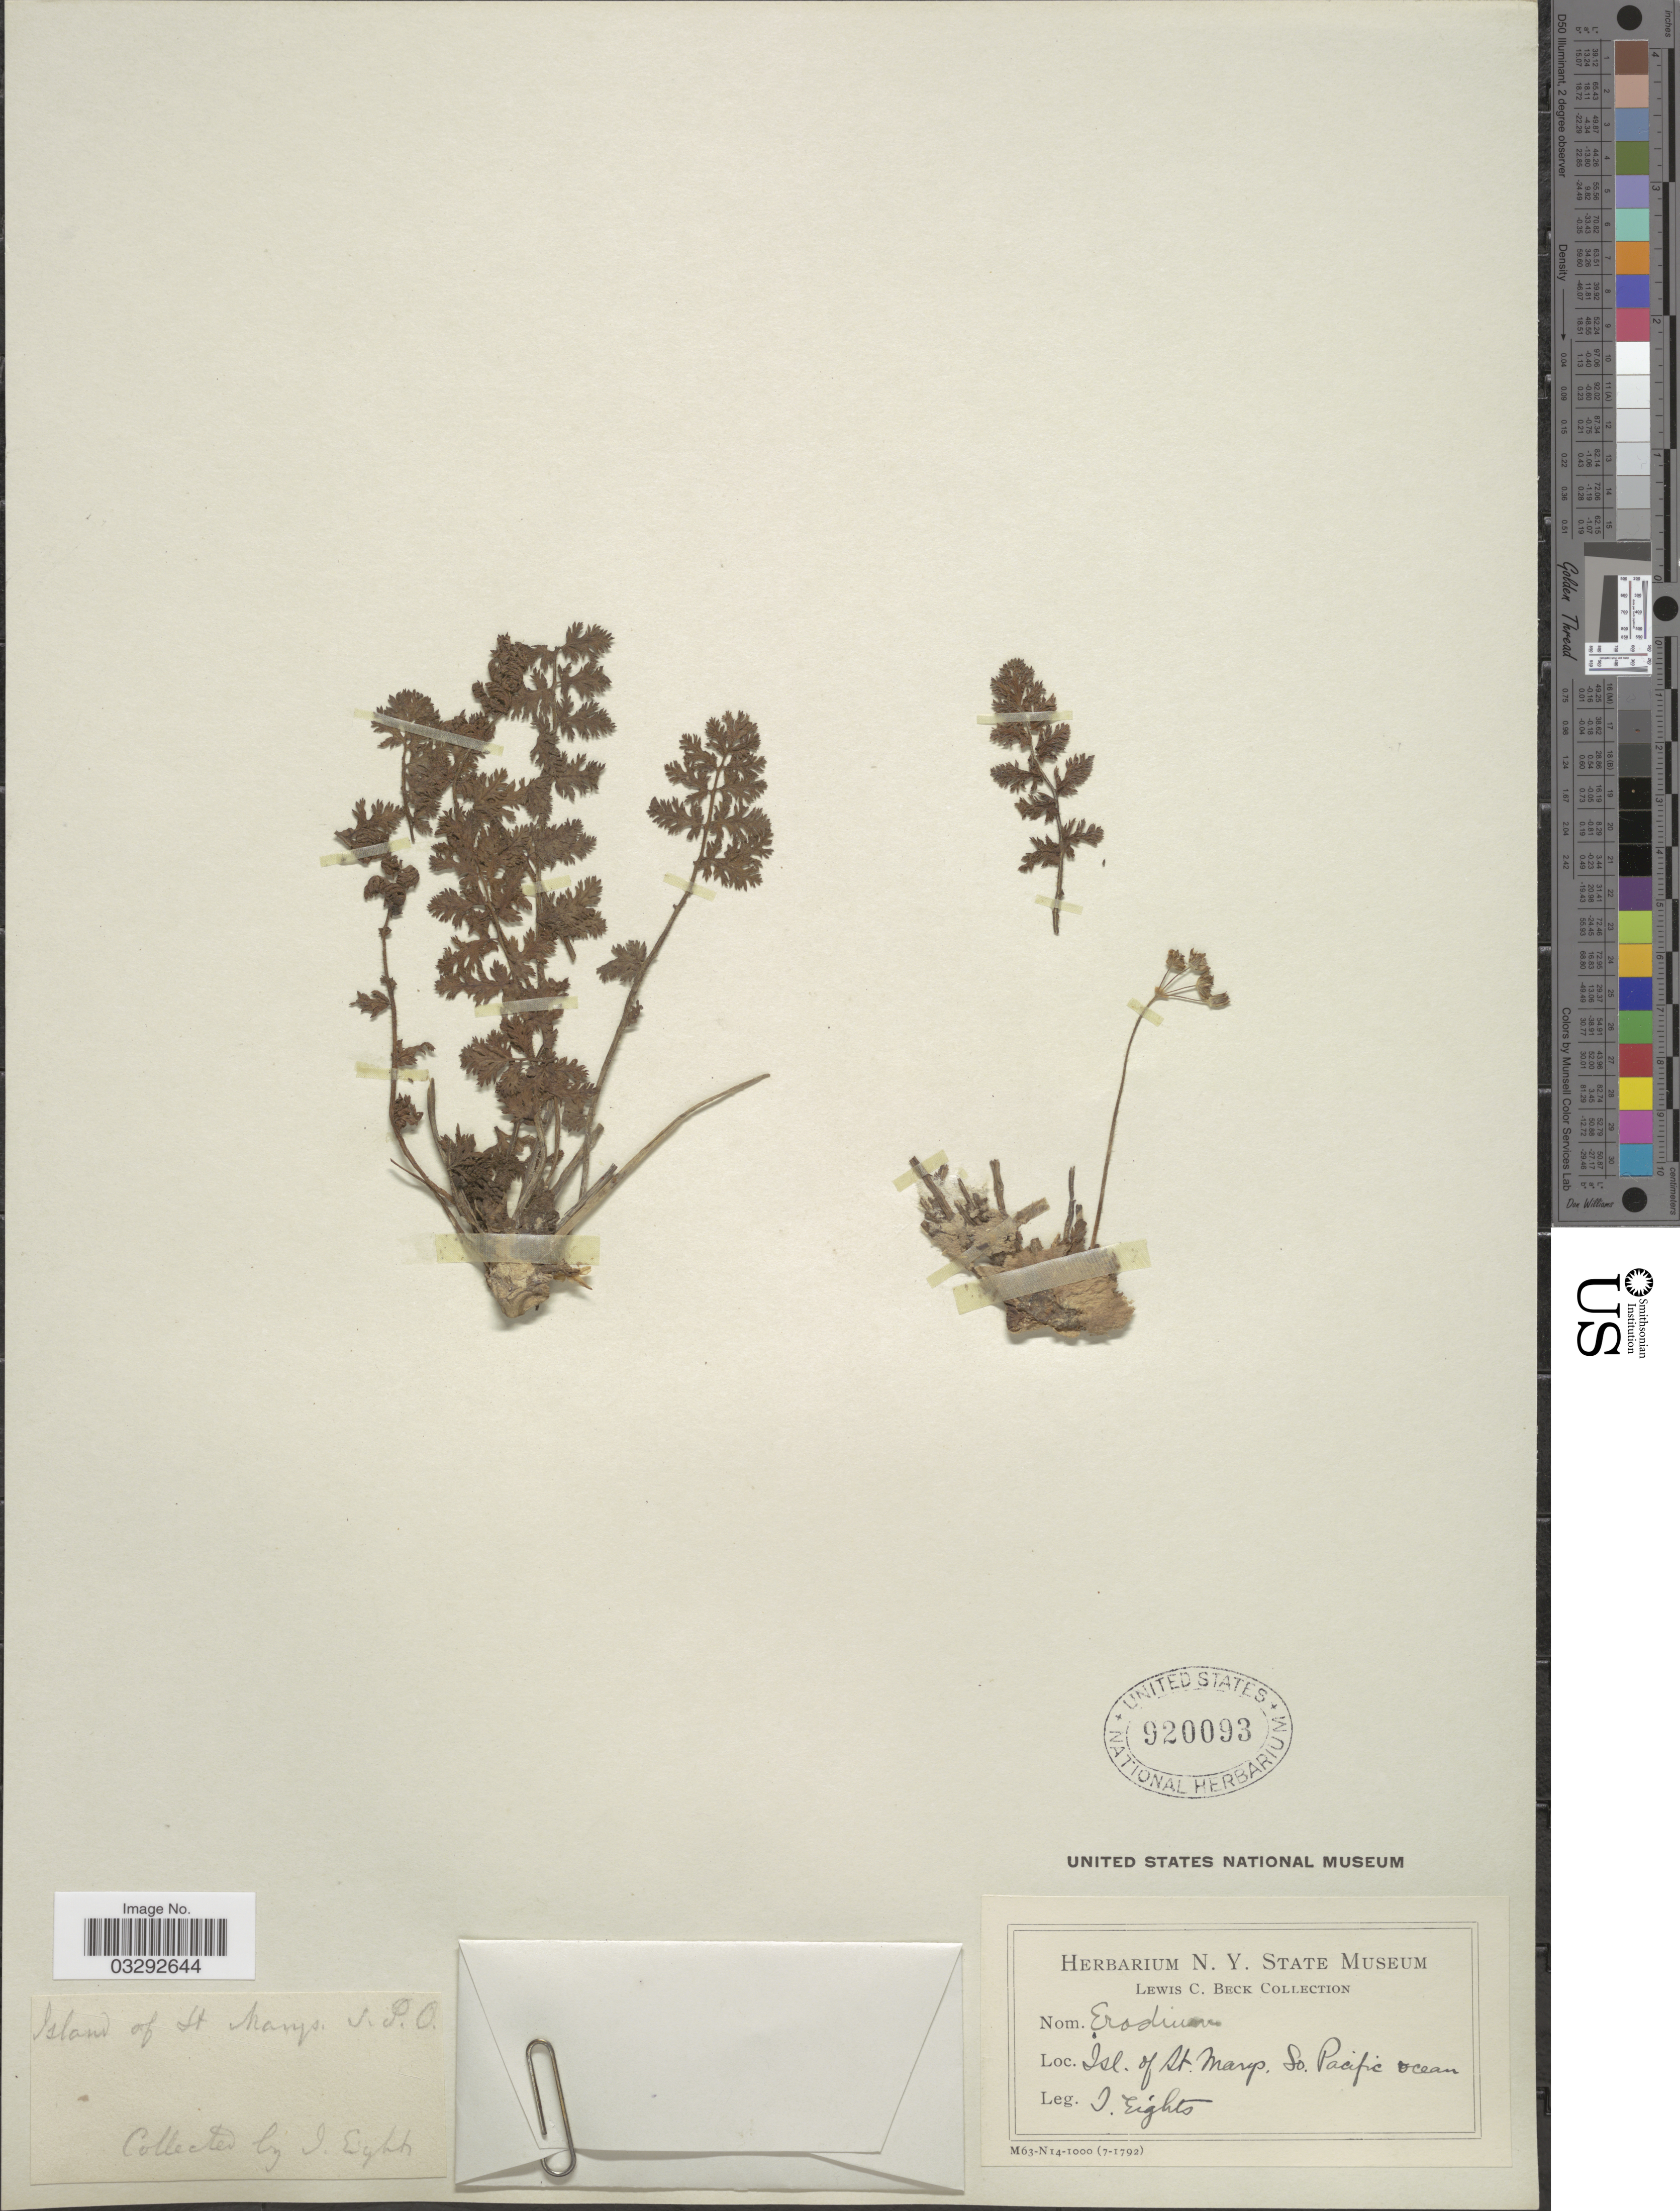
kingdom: Plantae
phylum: Tracheophyta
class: Magnoliopsida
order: Geraniales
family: Geraniaceae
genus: Erodium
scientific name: Erodium sp.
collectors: I. Eights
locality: Isl. of St. Marys. So. Pacific ocean.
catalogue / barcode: US 920093